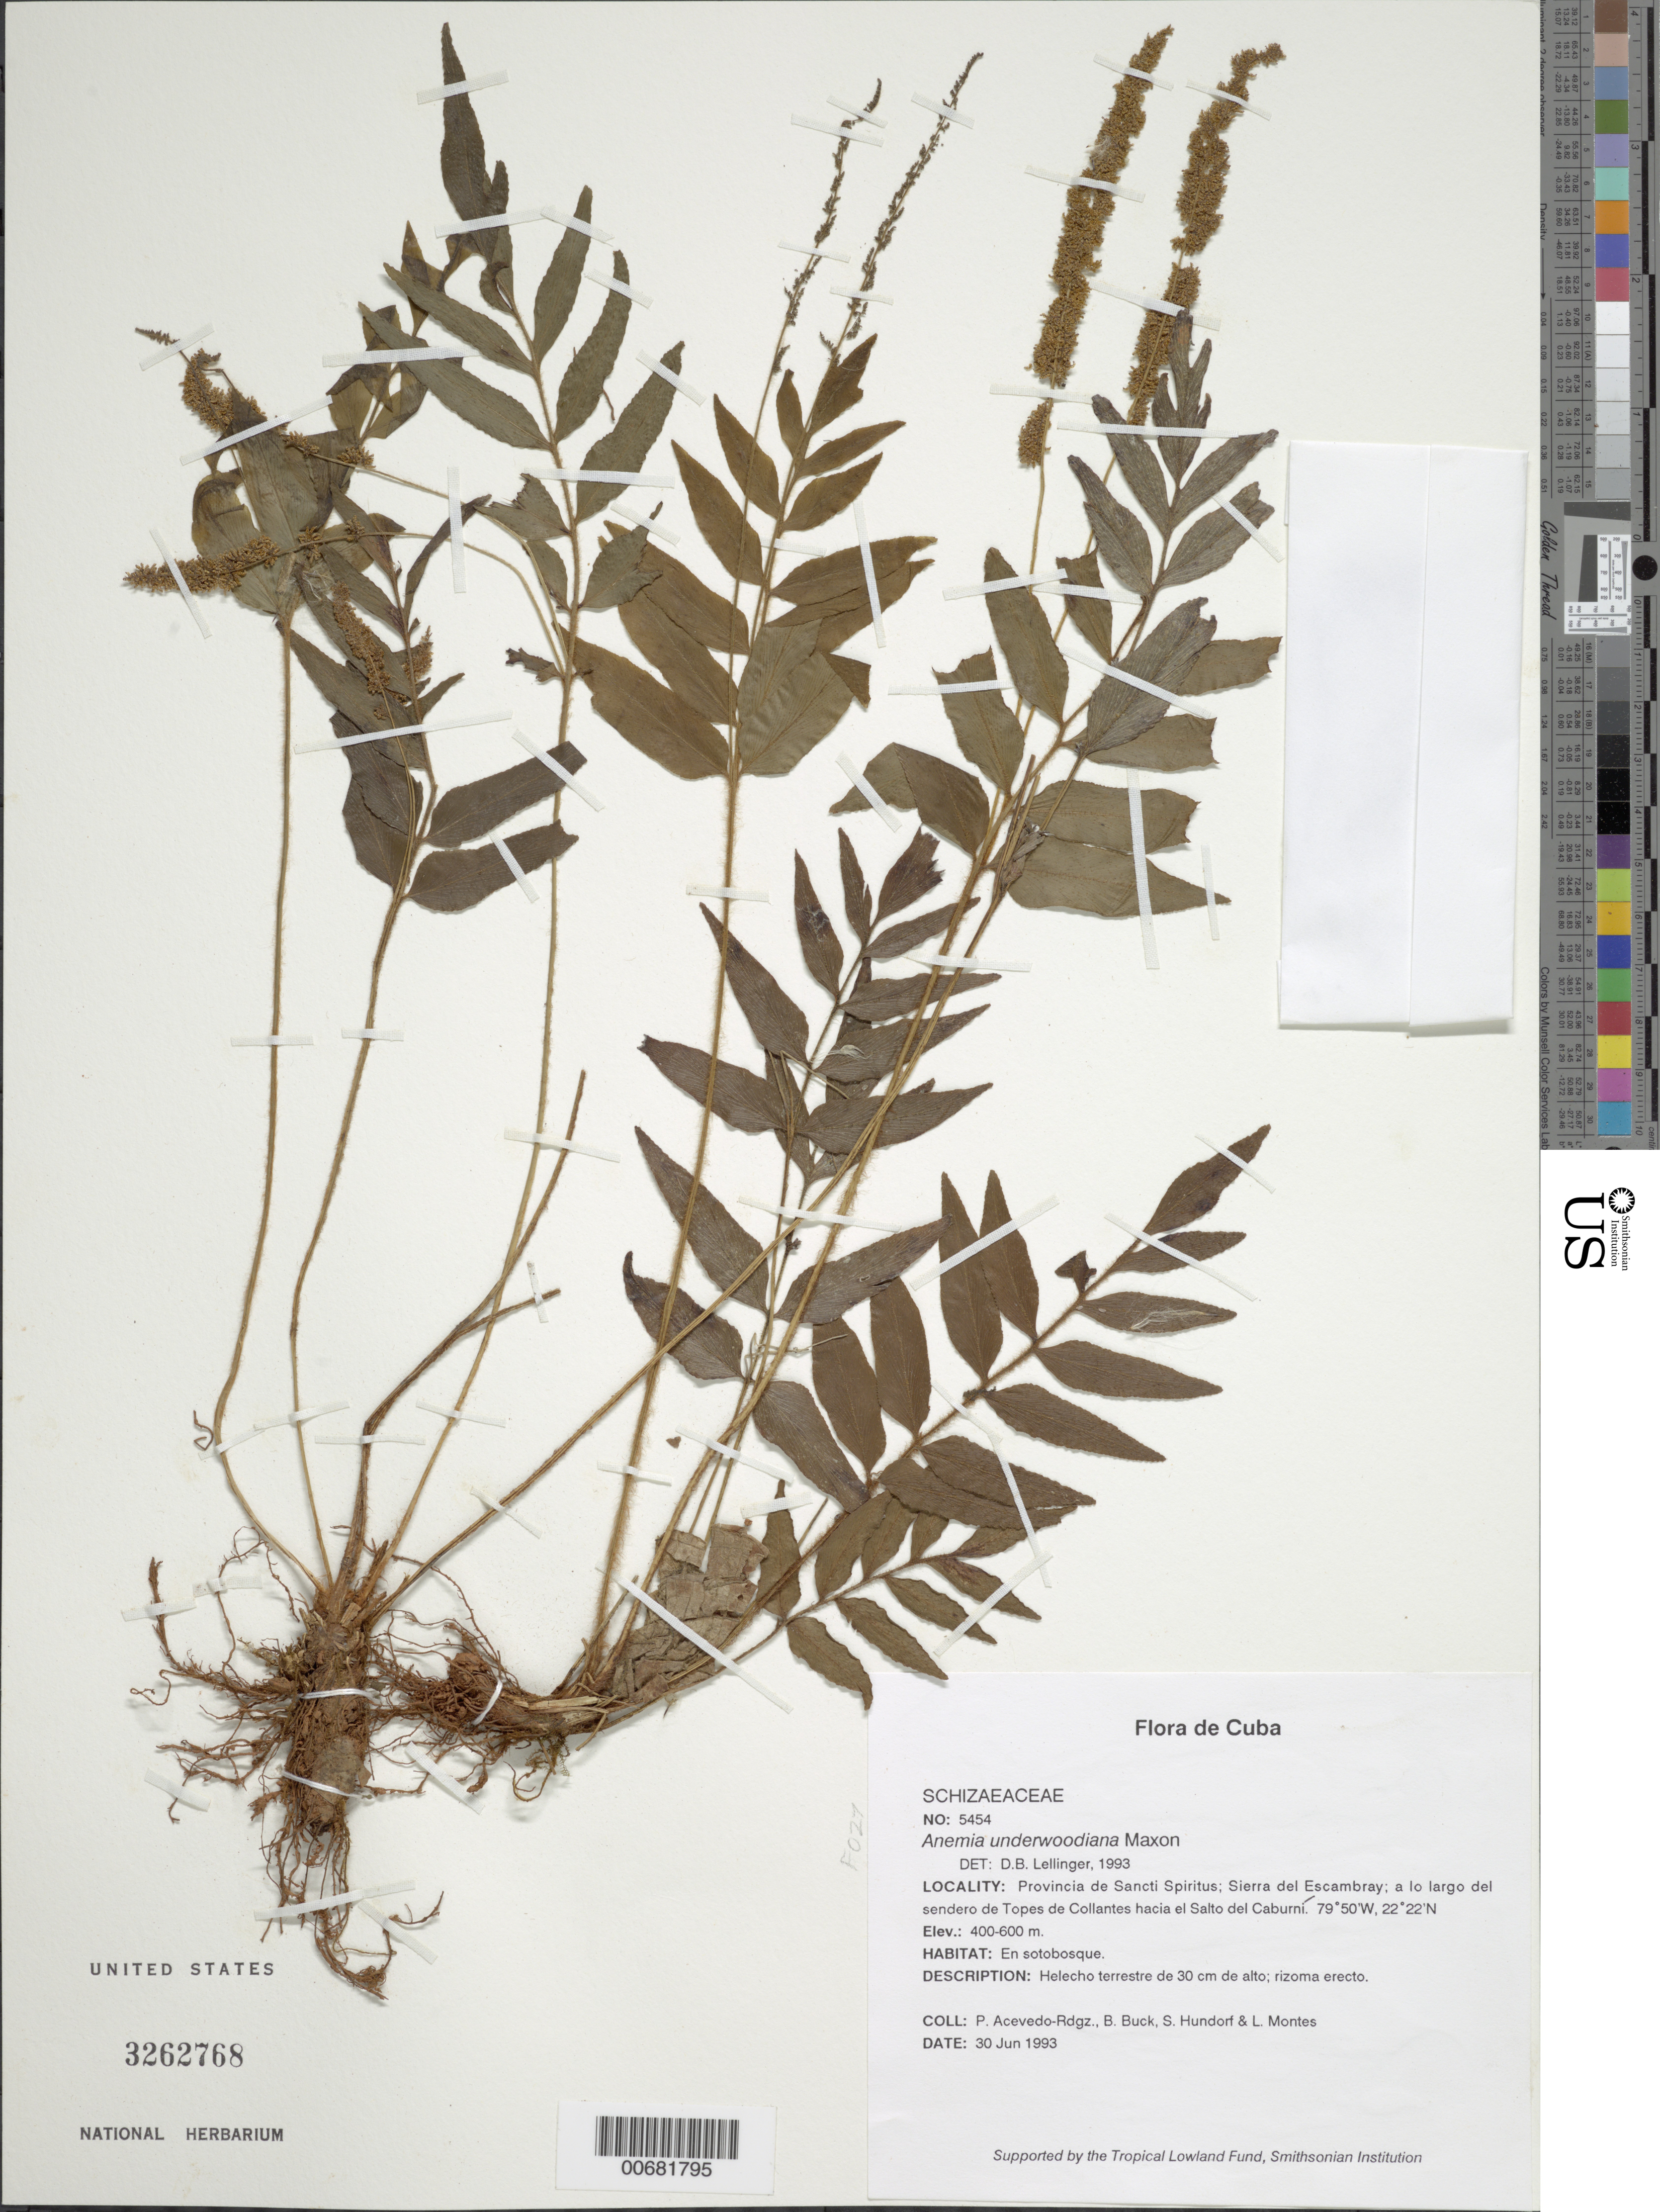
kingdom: Plantae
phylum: Tracheophyta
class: Polypodiopsida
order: Schizaeales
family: Anemiaceae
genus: Anemia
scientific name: Anemia hirta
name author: (L.) Sw.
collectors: P. Acevedo-Rodr., B. Buck, S. Hundorf & L. Montes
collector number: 5454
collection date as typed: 30 Jun 1993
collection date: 1993-06-30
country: Cuba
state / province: Sancti Spiritus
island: Cuba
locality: Sierra del Escambray; a lo largo del sendero de Topes de Collantes hacia el Salto del Caburni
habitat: En sotobosque.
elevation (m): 400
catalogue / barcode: US 3262768